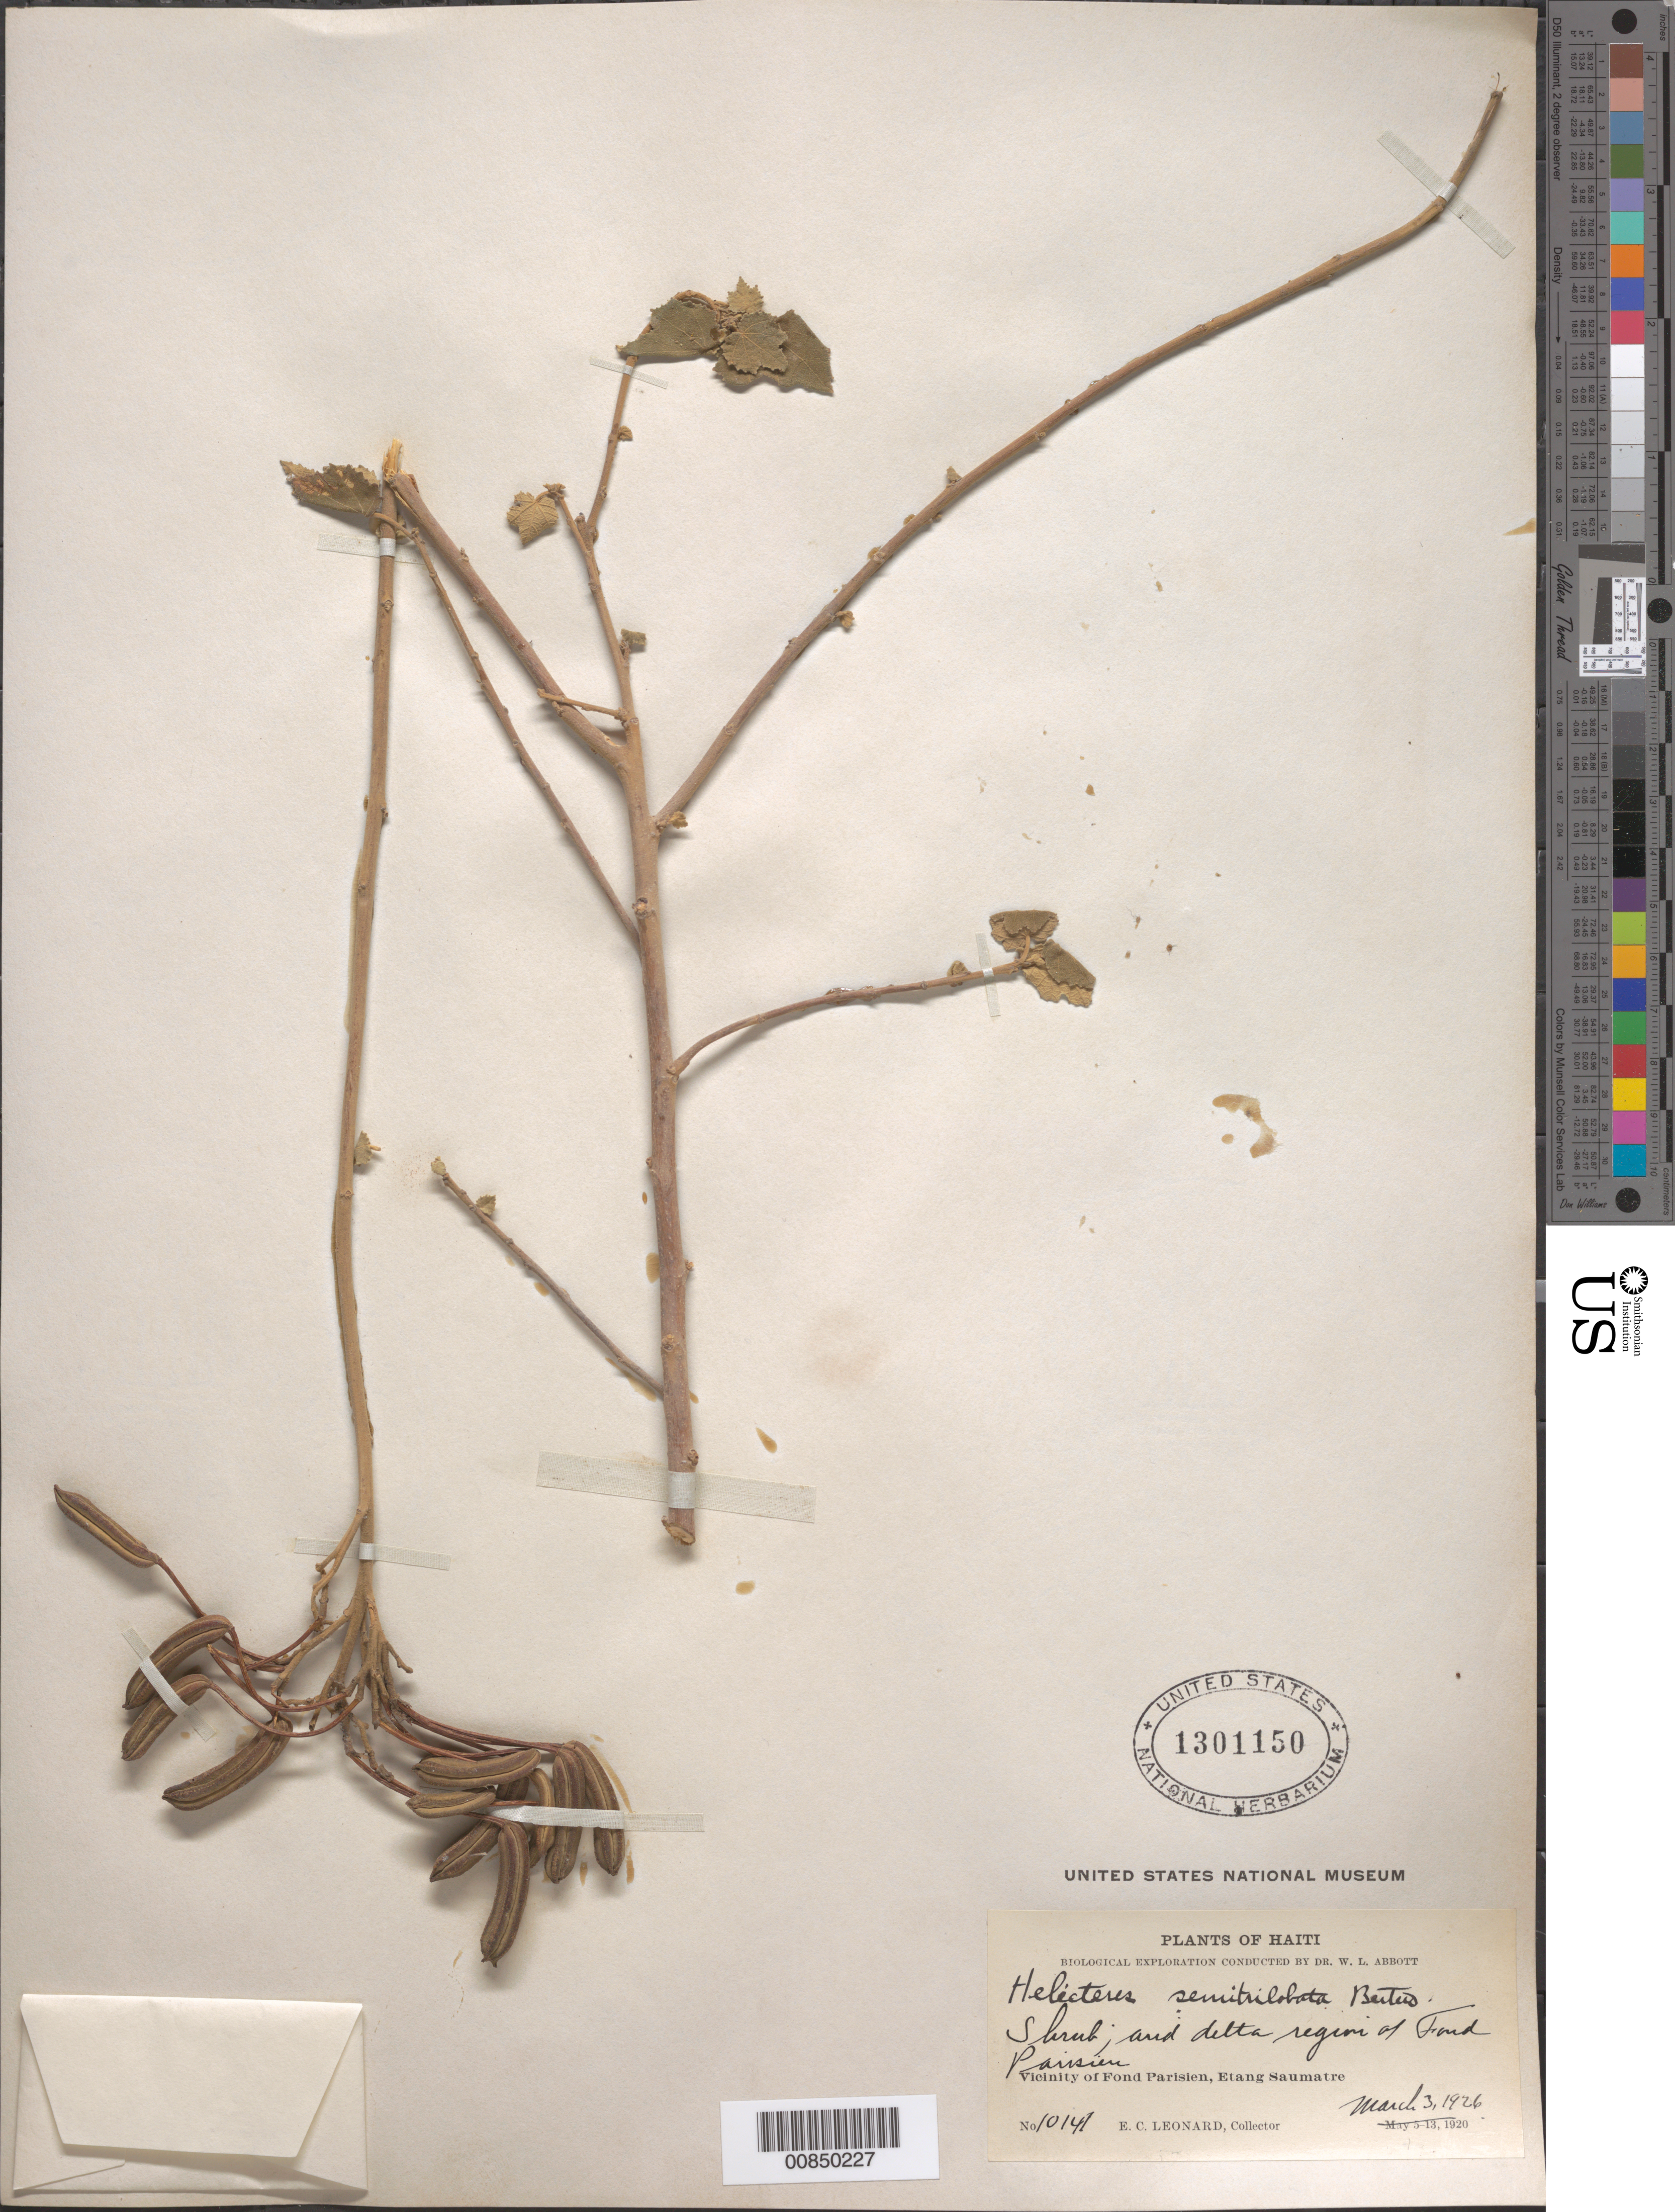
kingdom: Plantae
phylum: Tracheophyta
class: Magnoliopsida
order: Malvales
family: Malvaceae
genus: Helicteres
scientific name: Helicteres semitriloba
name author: Bertero ex DC.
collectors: E. C. Leonard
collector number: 10141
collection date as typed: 03 Mar 1926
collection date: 1926-03-03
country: Haiti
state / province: Ouest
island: Hispaniola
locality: Vicinity of Fond Parisien, Etang Saumatre, delta region of Fond Parisien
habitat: Arid delta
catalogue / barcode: US 1301150